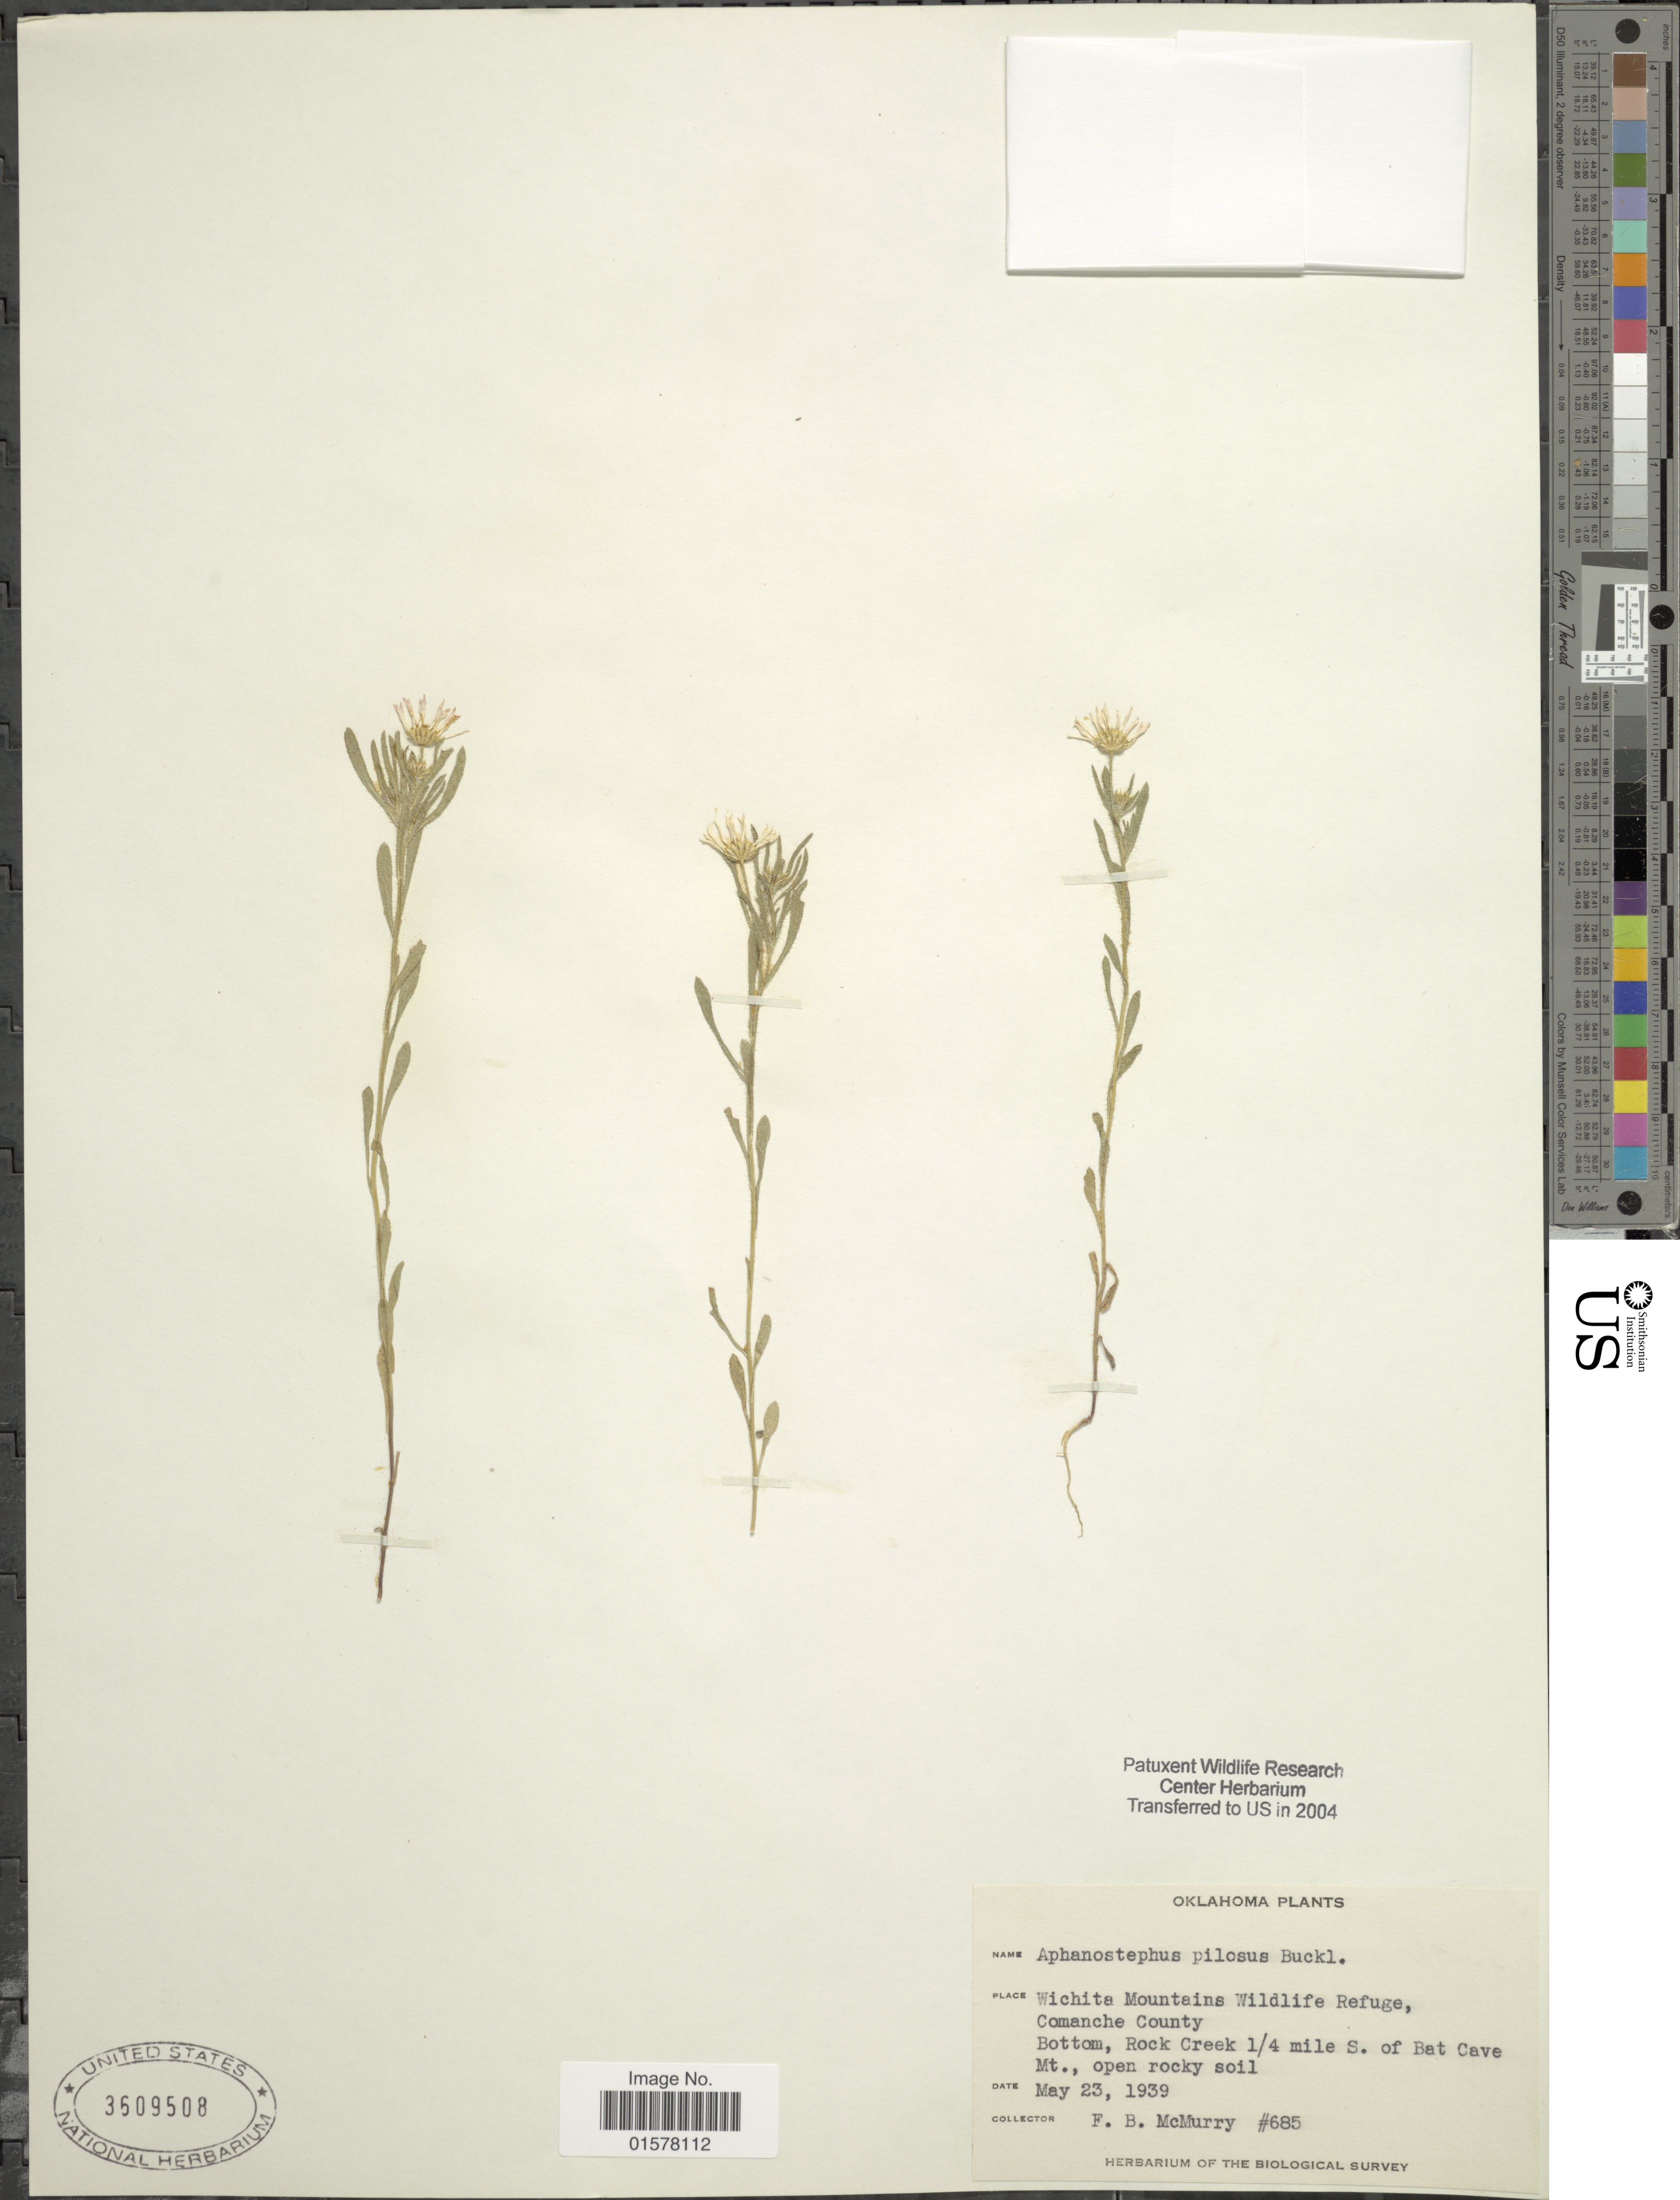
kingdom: Plantae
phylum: Tracheophyta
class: Magnoliopsida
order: Asterales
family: Asteraceae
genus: Aphanostephus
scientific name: Aphanostephus pilosus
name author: Buckley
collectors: F. B. McMurry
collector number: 685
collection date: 1939-05-23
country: United States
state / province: Oklahoma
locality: Oklahoma. Wichita Mountains Wildlife Refuge, Comache County. Bottom, Rock Creek 1/4 miles S. of Bat Cave Mt. open rocky soil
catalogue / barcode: US 3509508